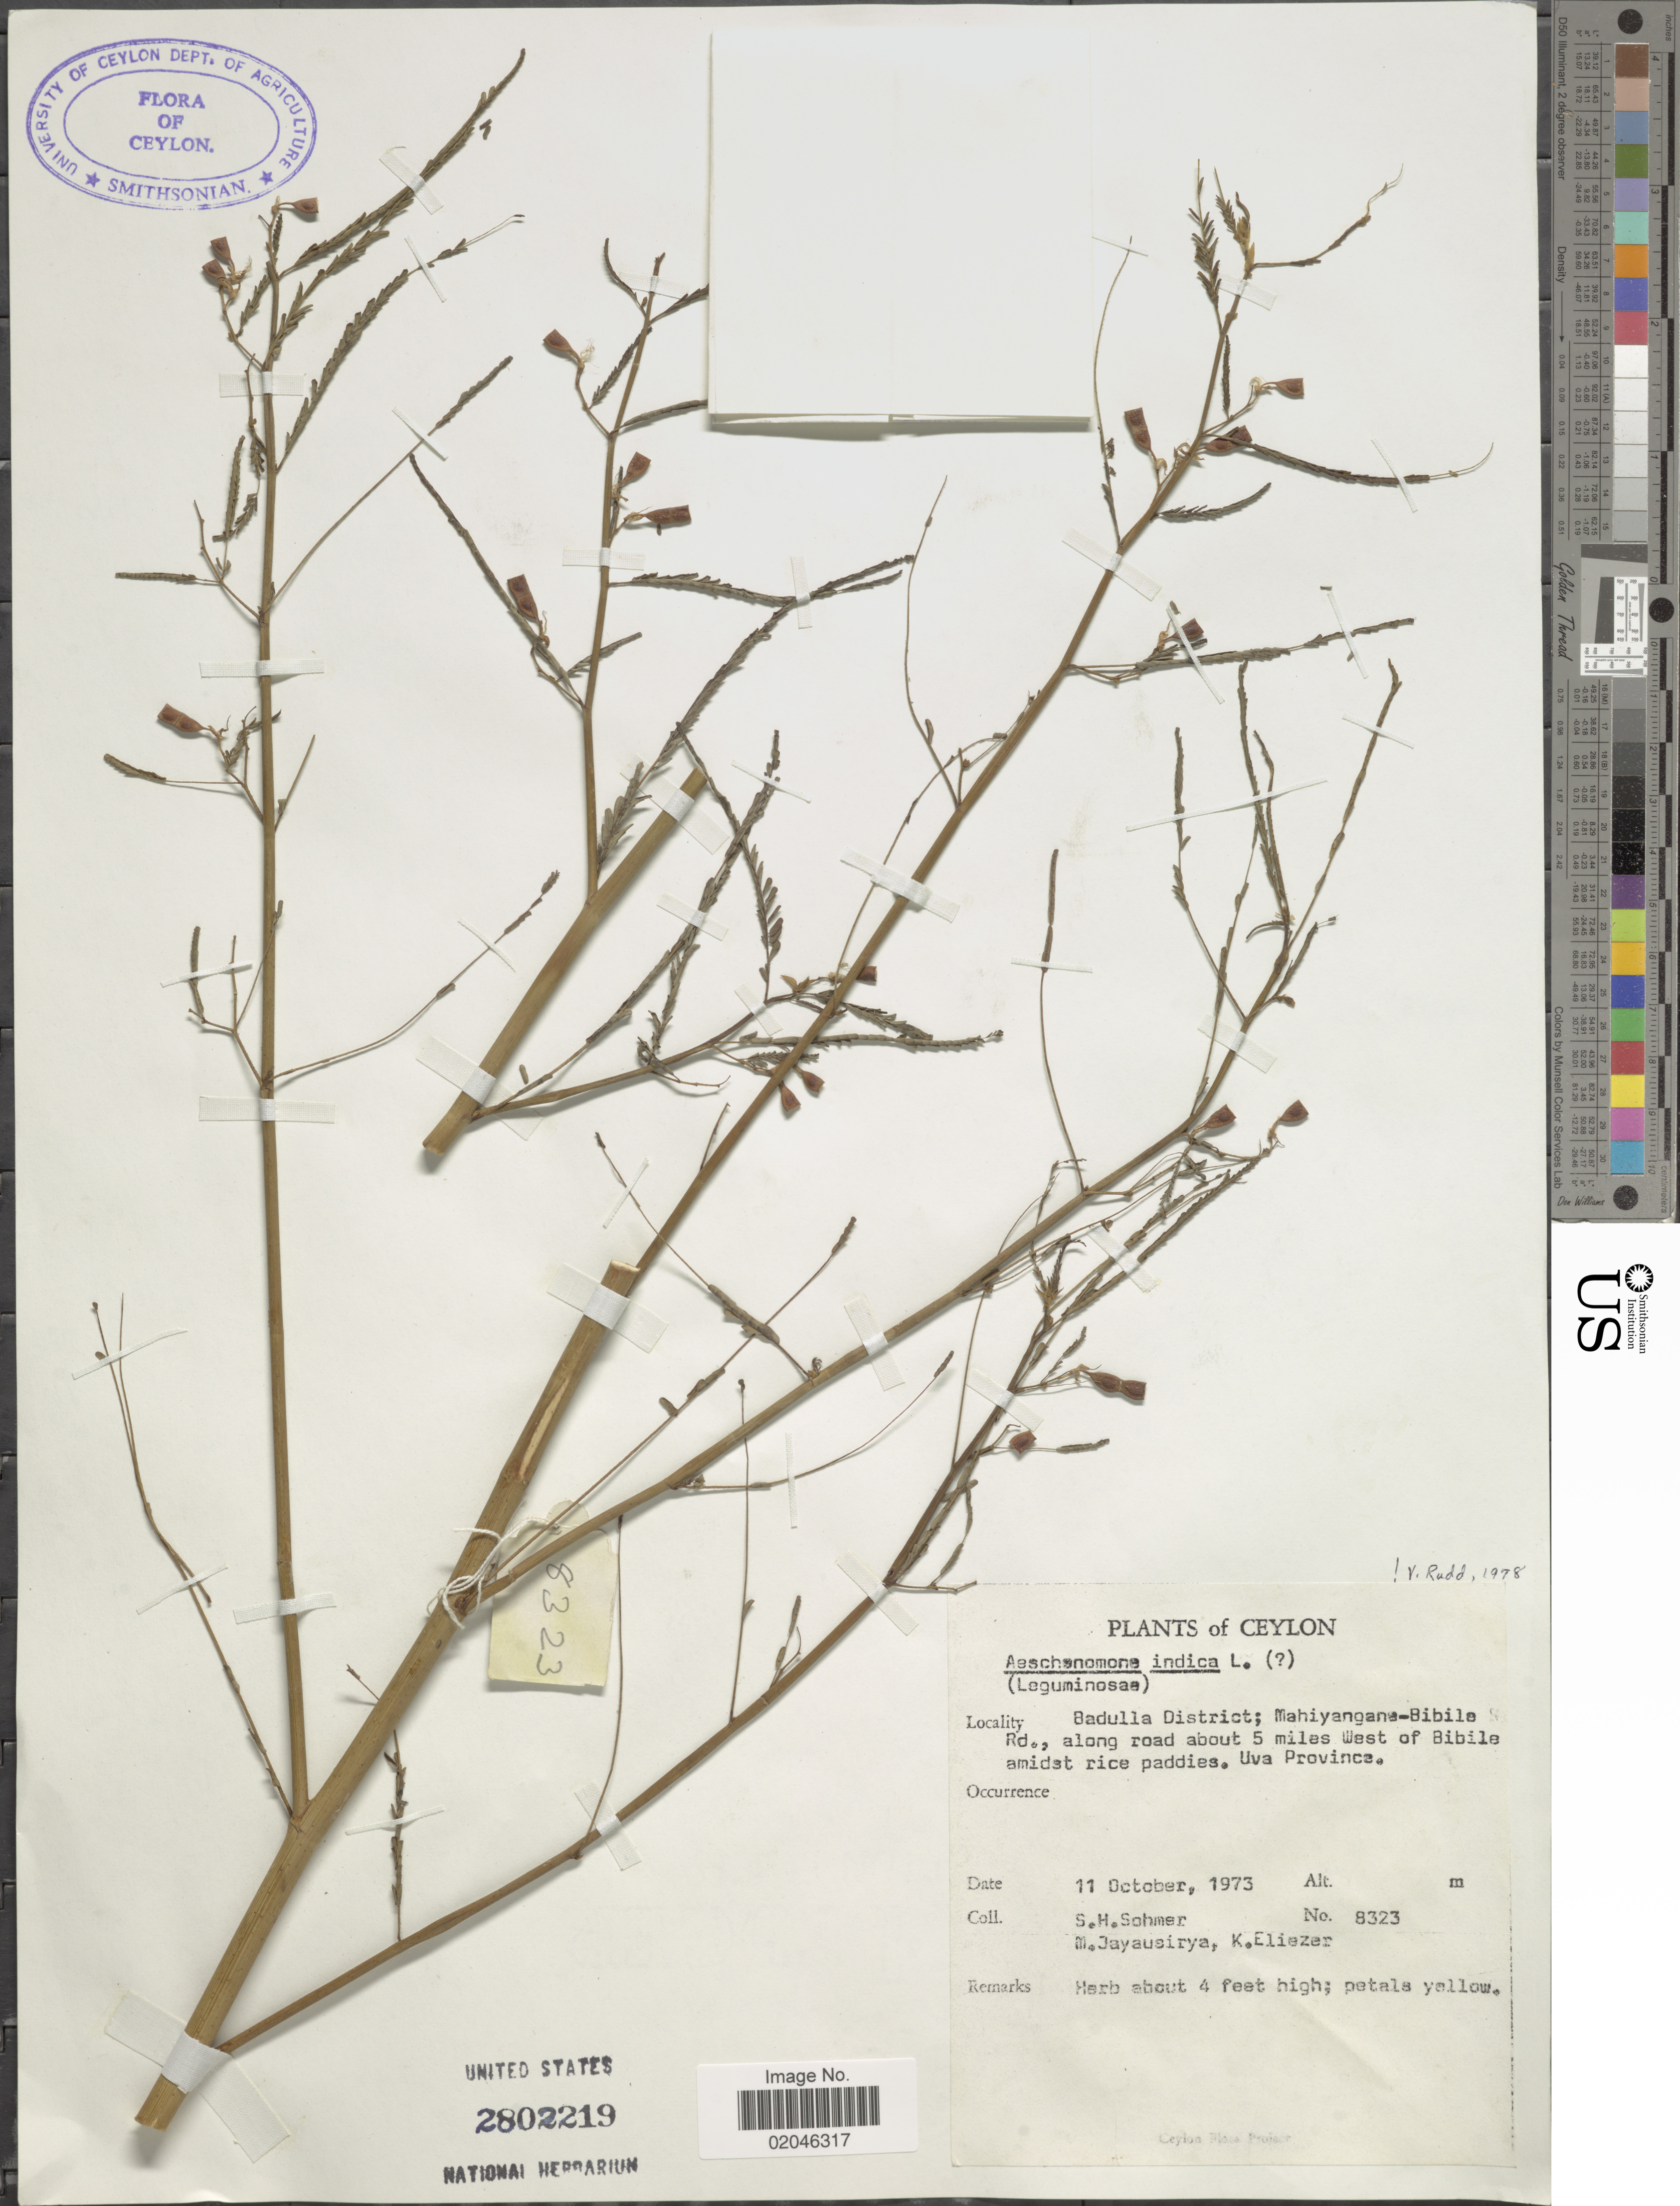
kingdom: Plantae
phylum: Tracheophyta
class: Magnoliopsida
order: Fabales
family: Fabaceae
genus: Aeschynomene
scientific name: Aeschynomene indica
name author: L.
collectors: S. H. Sohmer, M. Jayausirya & K. Eliezer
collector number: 8323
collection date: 1973-10-11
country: Sri Lanka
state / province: Uva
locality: Ceylon, Badulla District; Mahiyangana-Bibile Rd., along road about 5 miles West of Bibile amidst rice paradise.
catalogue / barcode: US 2802219